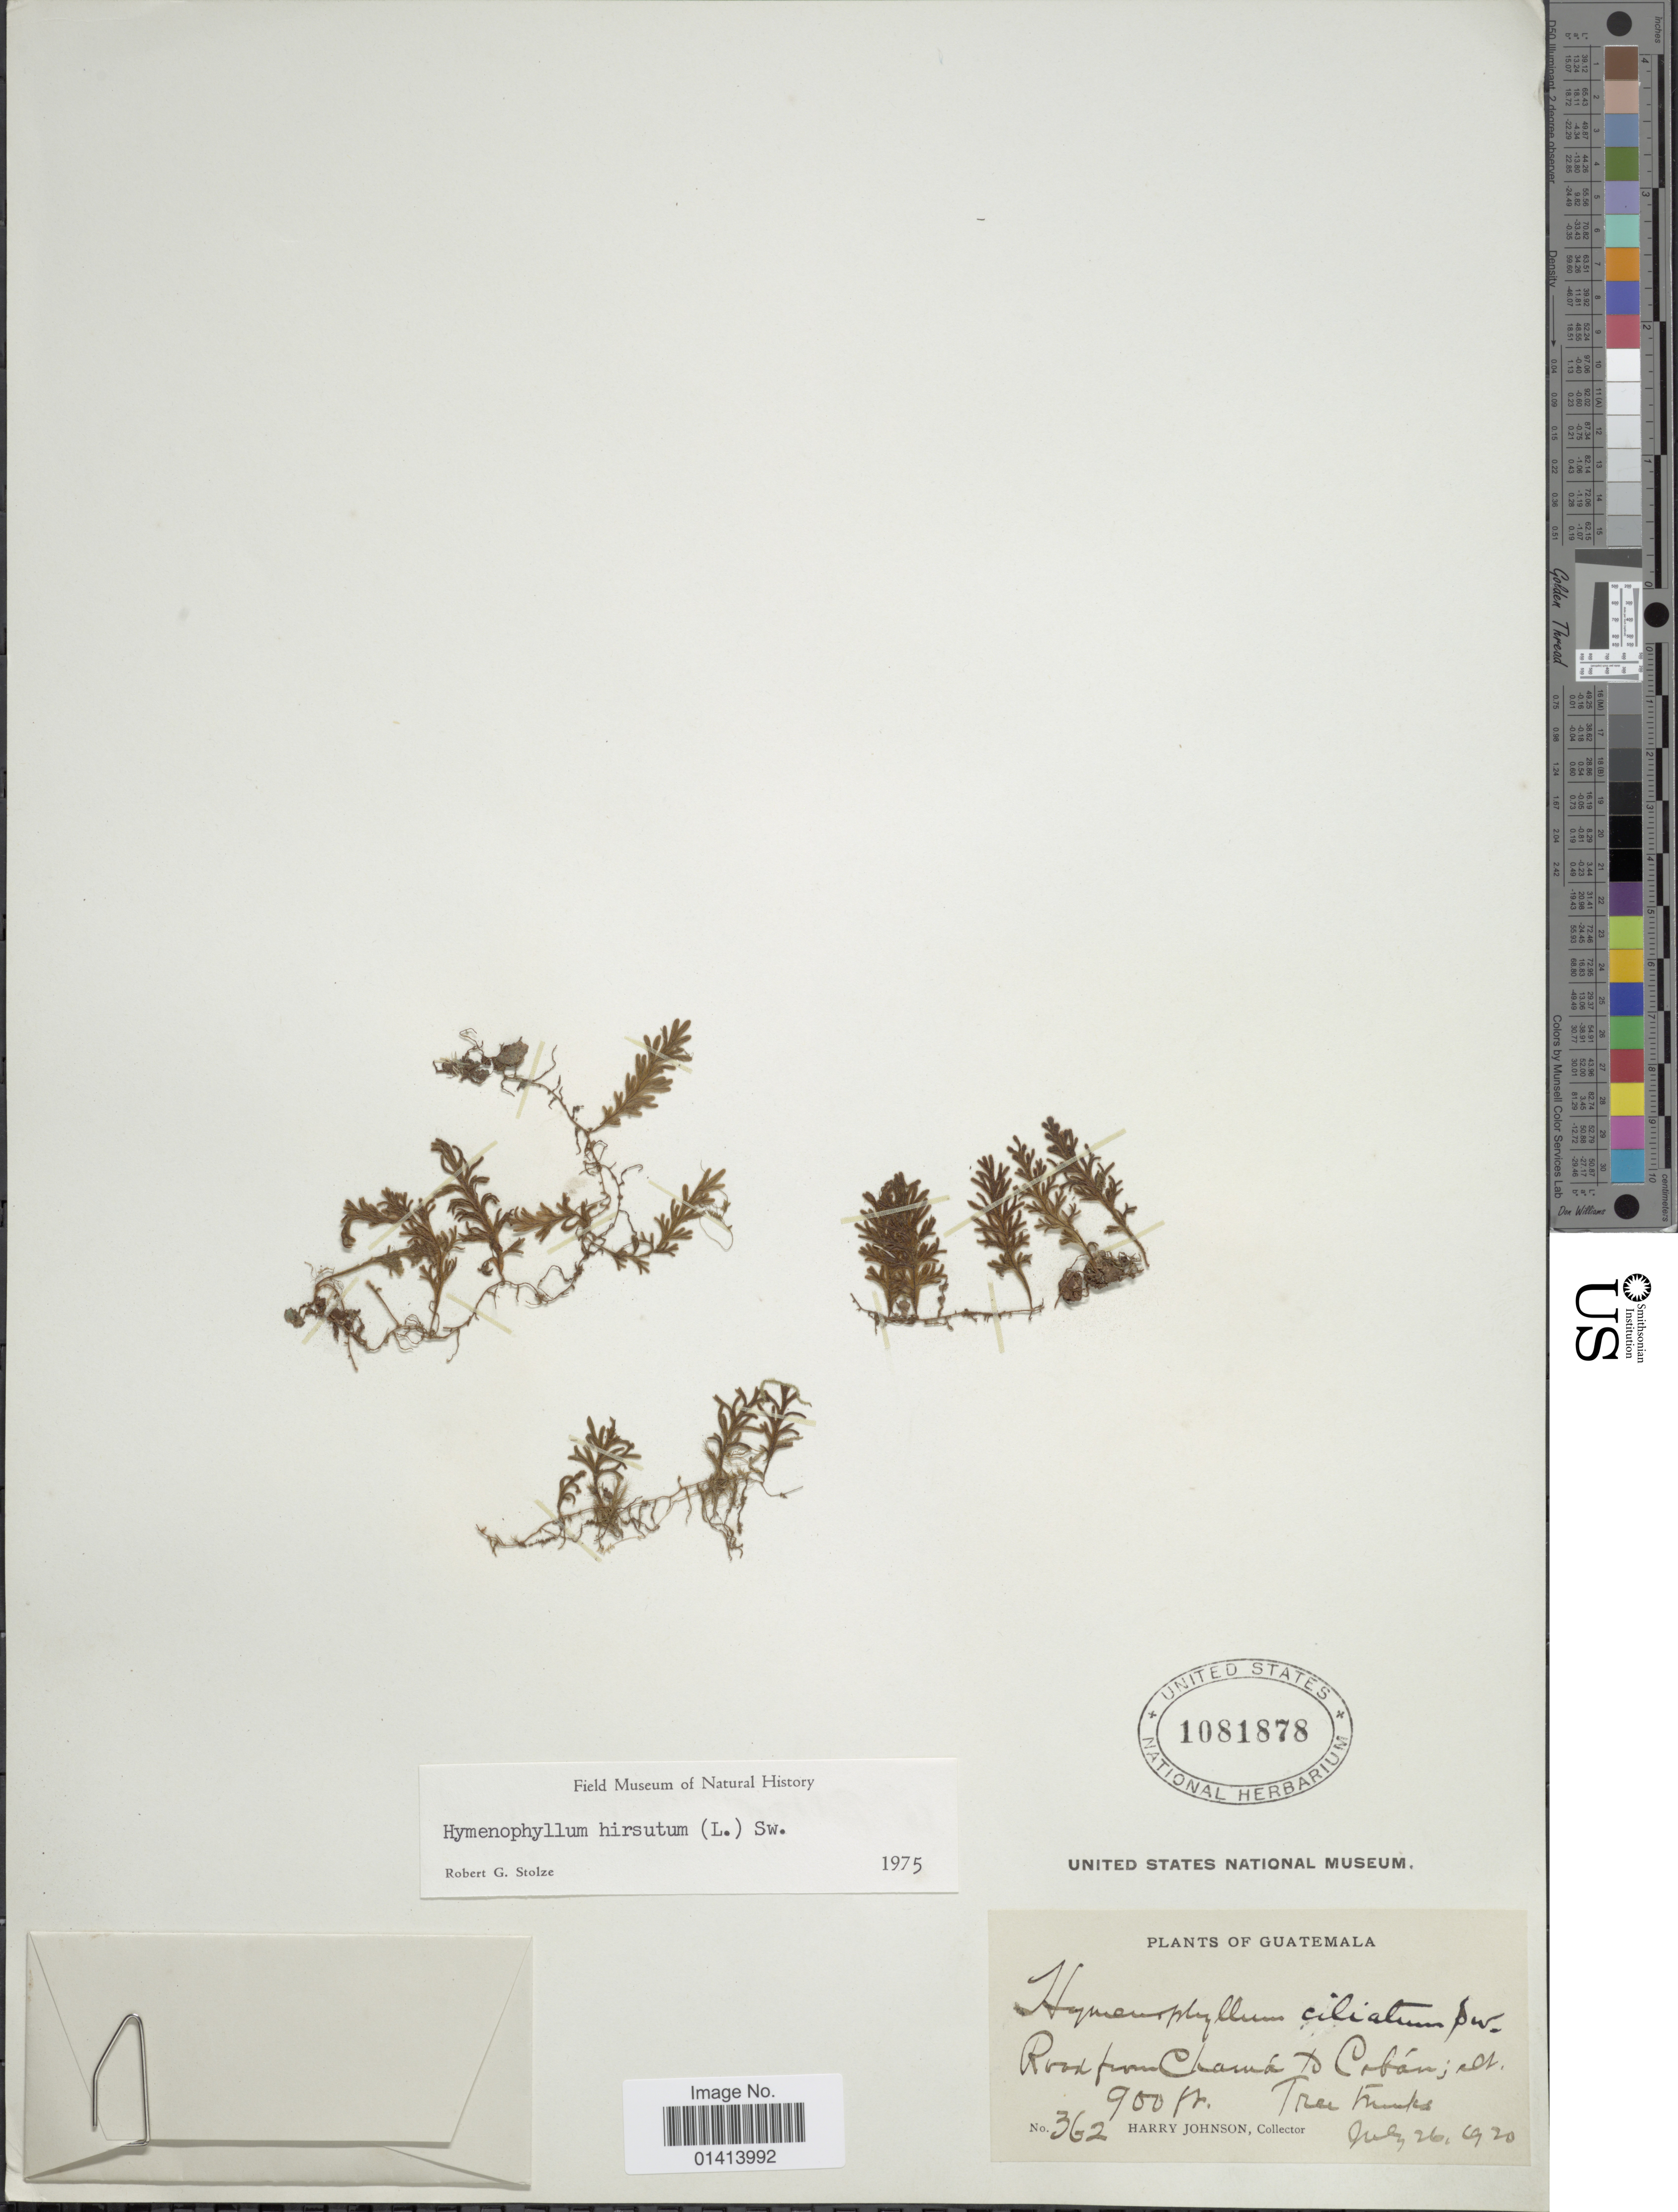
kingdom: Plantae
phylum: Tracheophyta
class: Polypodiopsida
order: Hymenophyllales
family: Hymenophyllaceae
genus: Hymenophyllum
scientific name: Hymenophyllum hirsutum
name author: (L.) Sw.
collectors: H. Johnson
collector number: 362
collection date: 1920-07-26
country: Guatemala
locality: Road from Chamá to Cobán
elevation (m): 274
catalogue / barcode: US 1081878